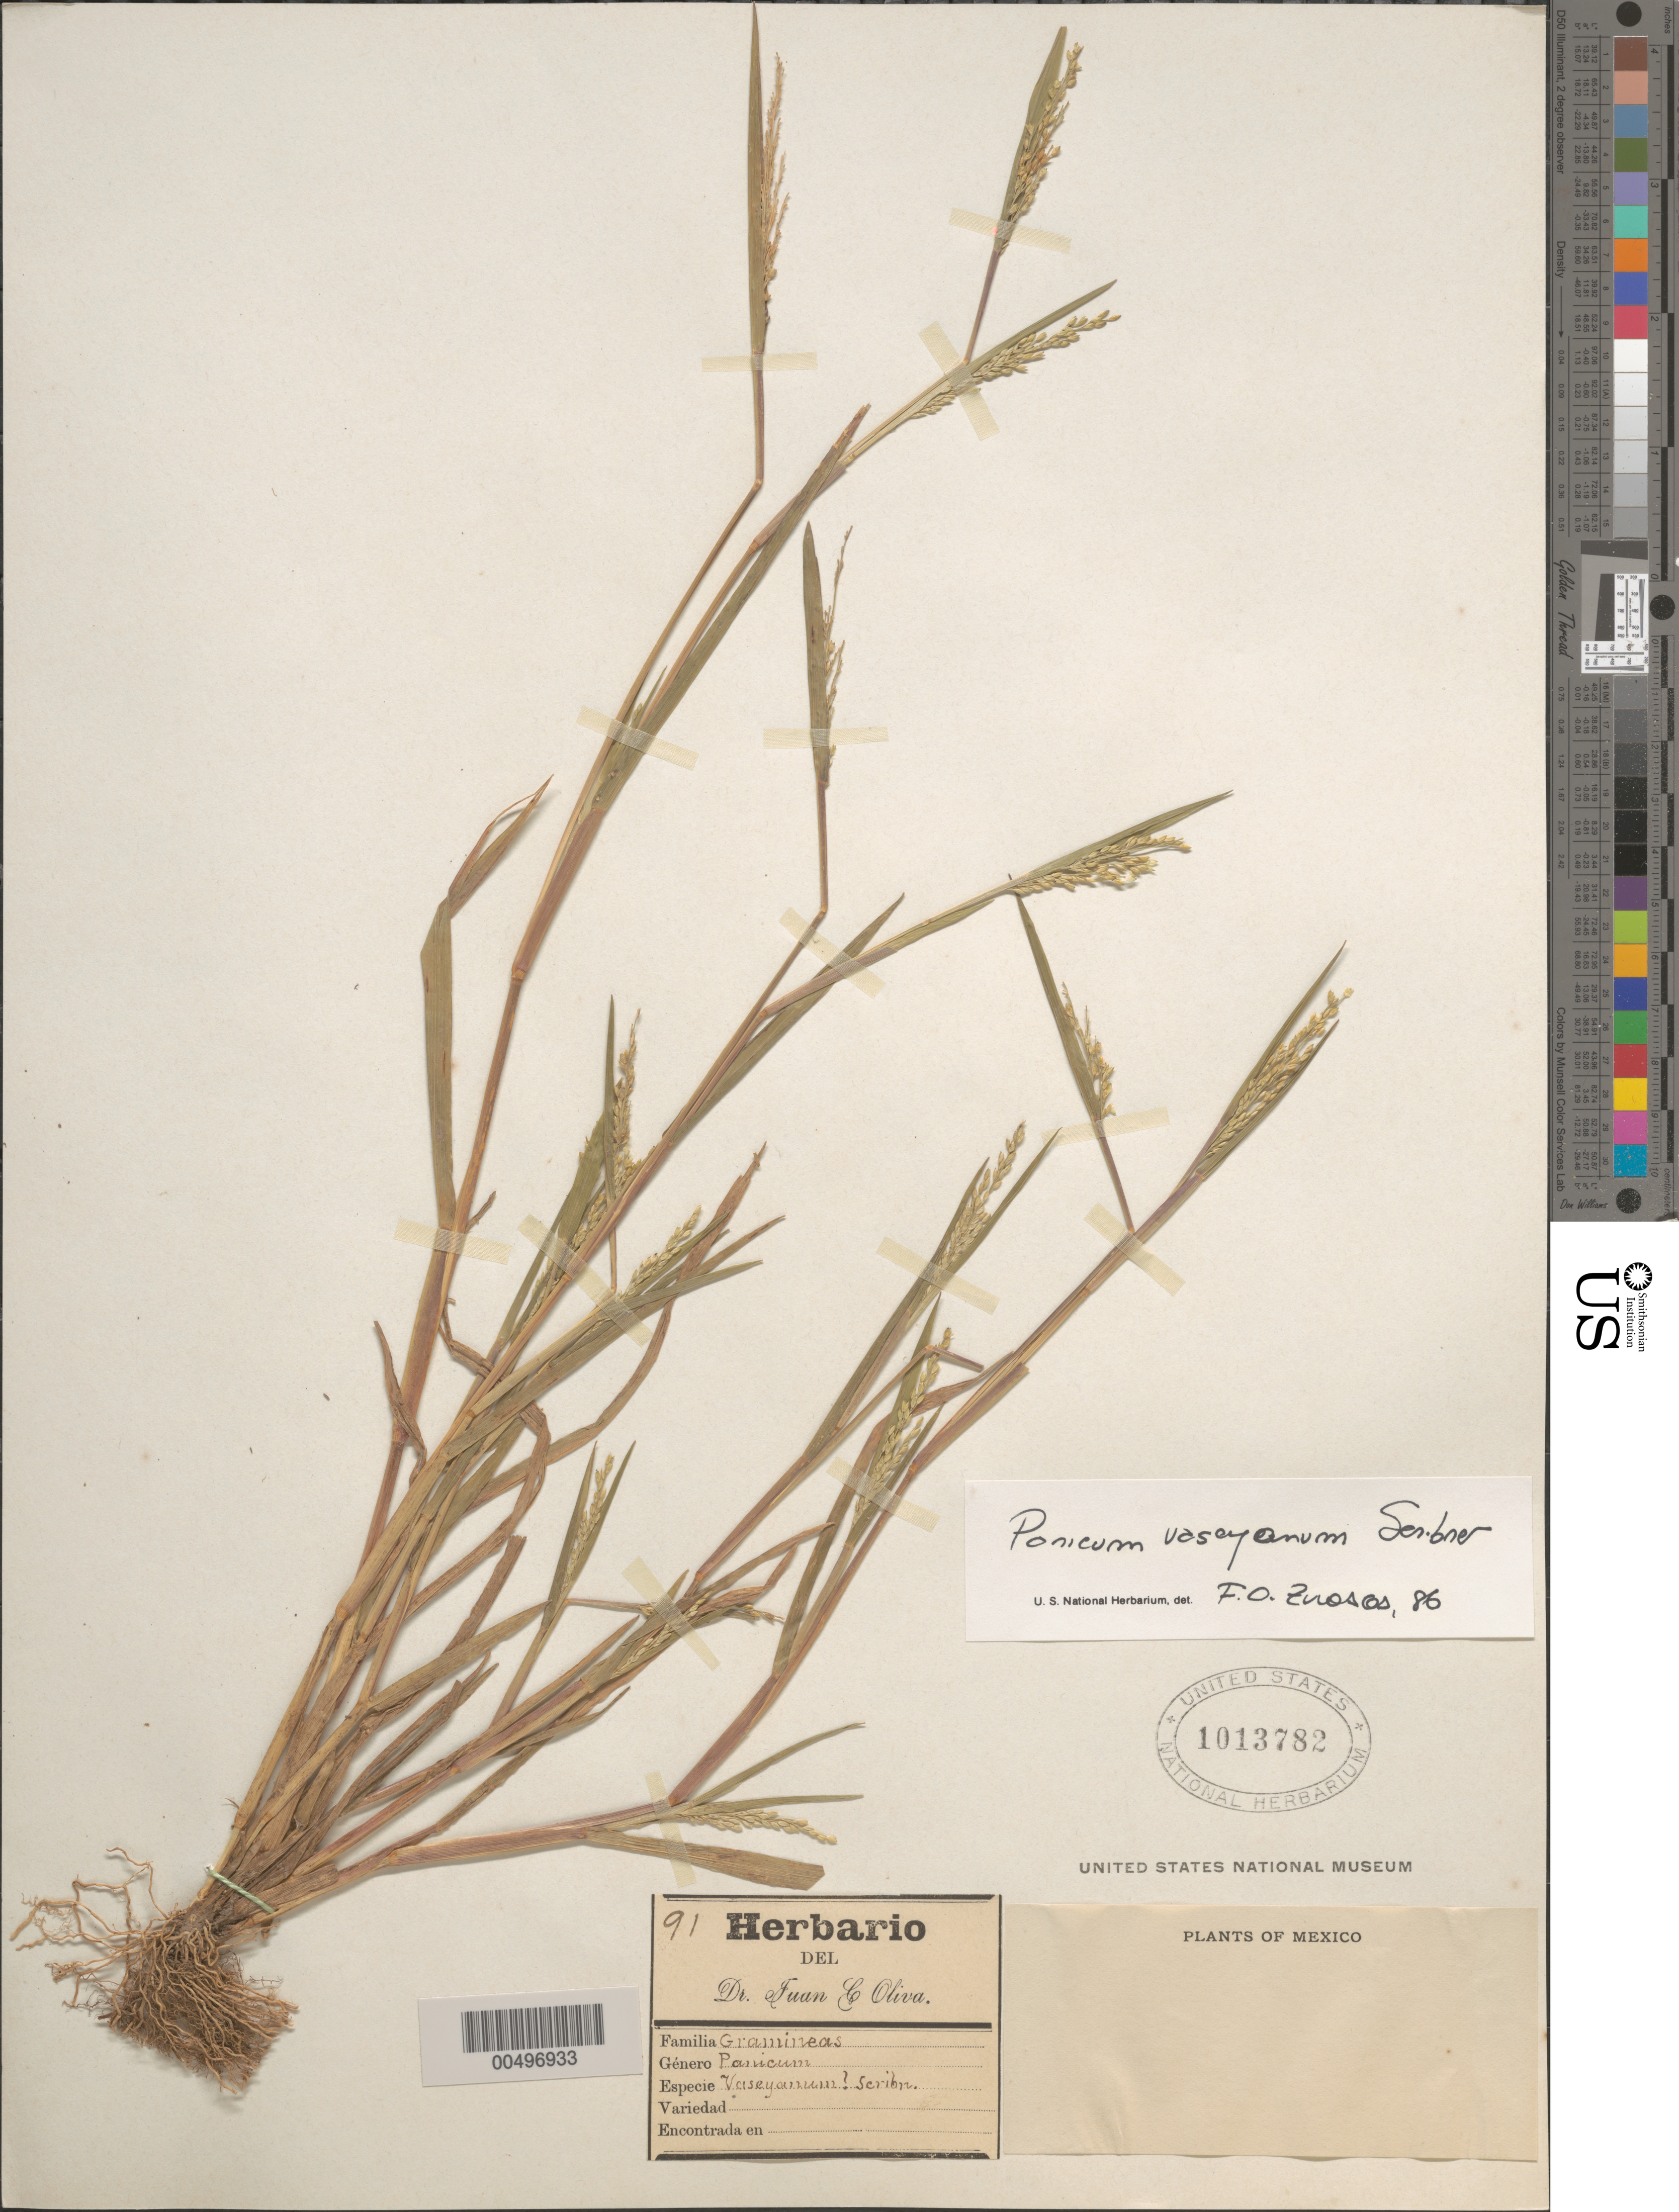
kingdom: Plantae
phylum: Tracheophyta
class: Liliopsida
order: Poales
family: Poaceae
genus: Panicum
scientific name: Panicum sp.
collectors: J. C. Oliva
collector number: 91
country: Mexico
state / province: Durango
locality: San Ramon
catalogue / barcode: US 1013782